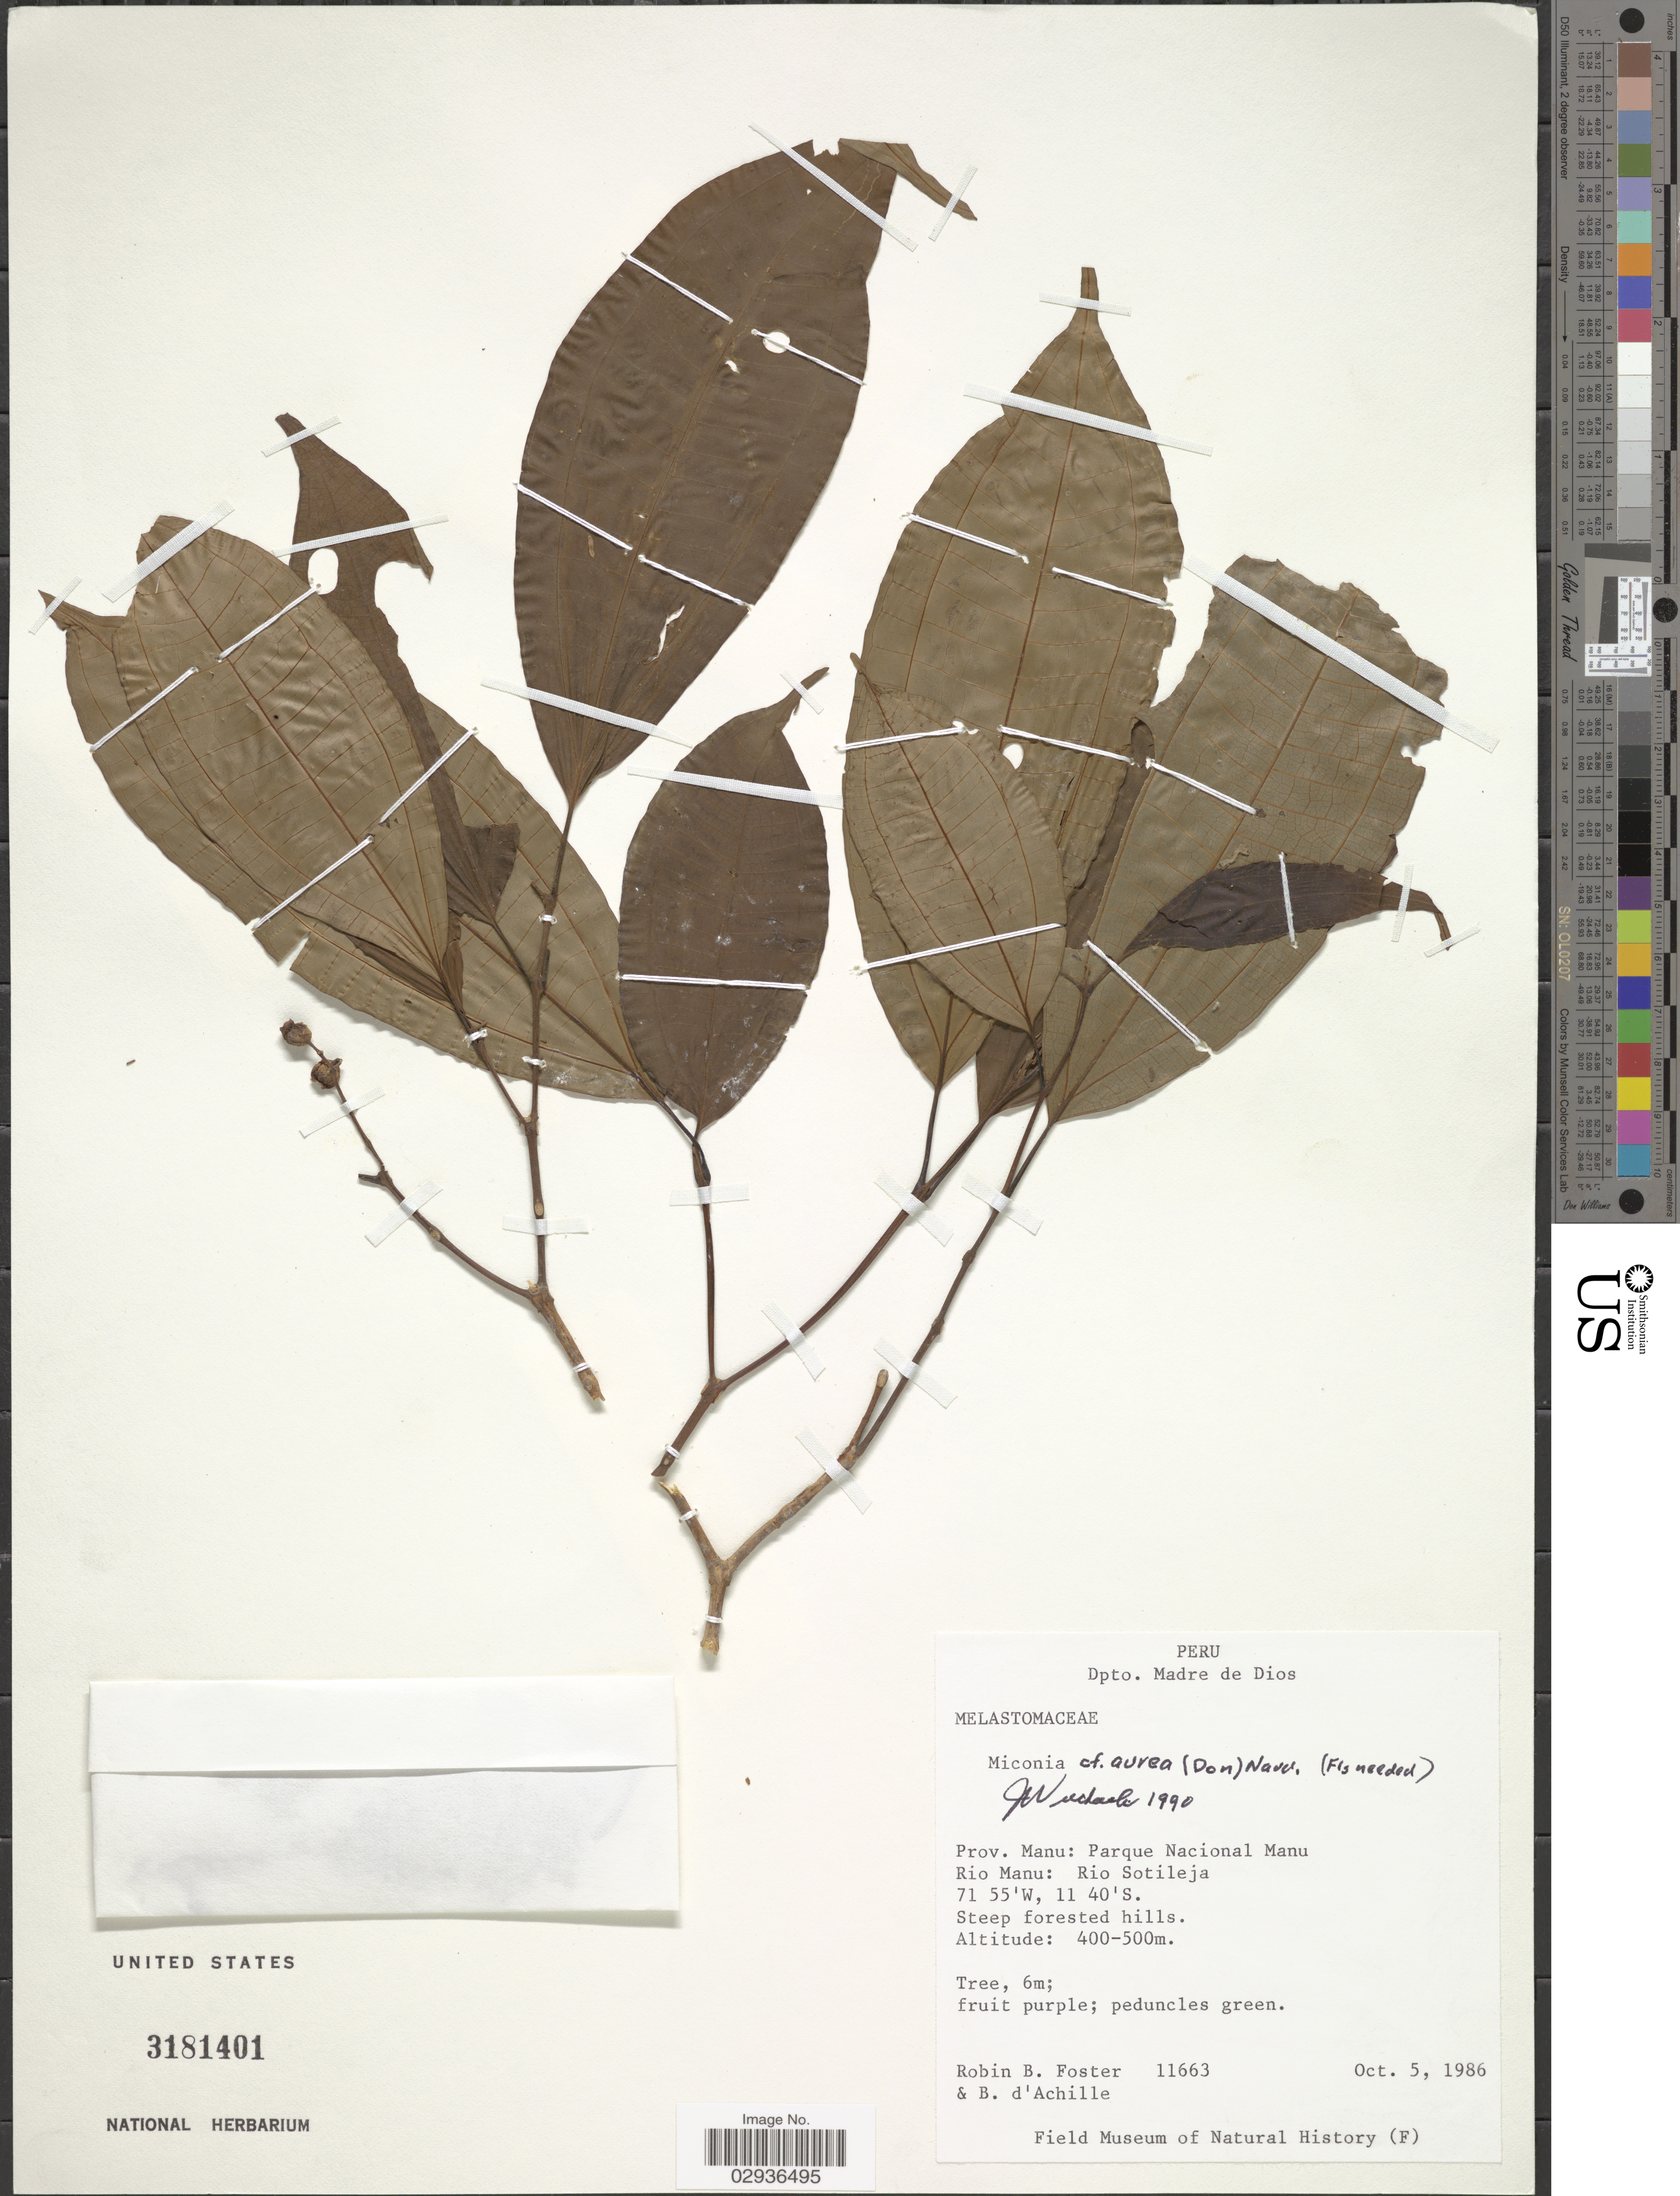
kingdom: Plantae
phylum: Tracheophyta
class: Magnoliopsida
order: Myrtales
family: Melastomataceae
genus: Miconia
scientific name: Miconia aurea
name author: (D. Don) Naudin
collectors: R. B. Foster & B. d'Achille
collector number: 11663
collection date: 1986-10-05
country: Peru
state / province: Madre de Dios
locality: Dpto. Madre de Dios, Prov. Manu; Parque Nacional Manu: Rio Manu: Rio Sotileja.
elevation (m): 400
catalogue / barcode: US 3181401